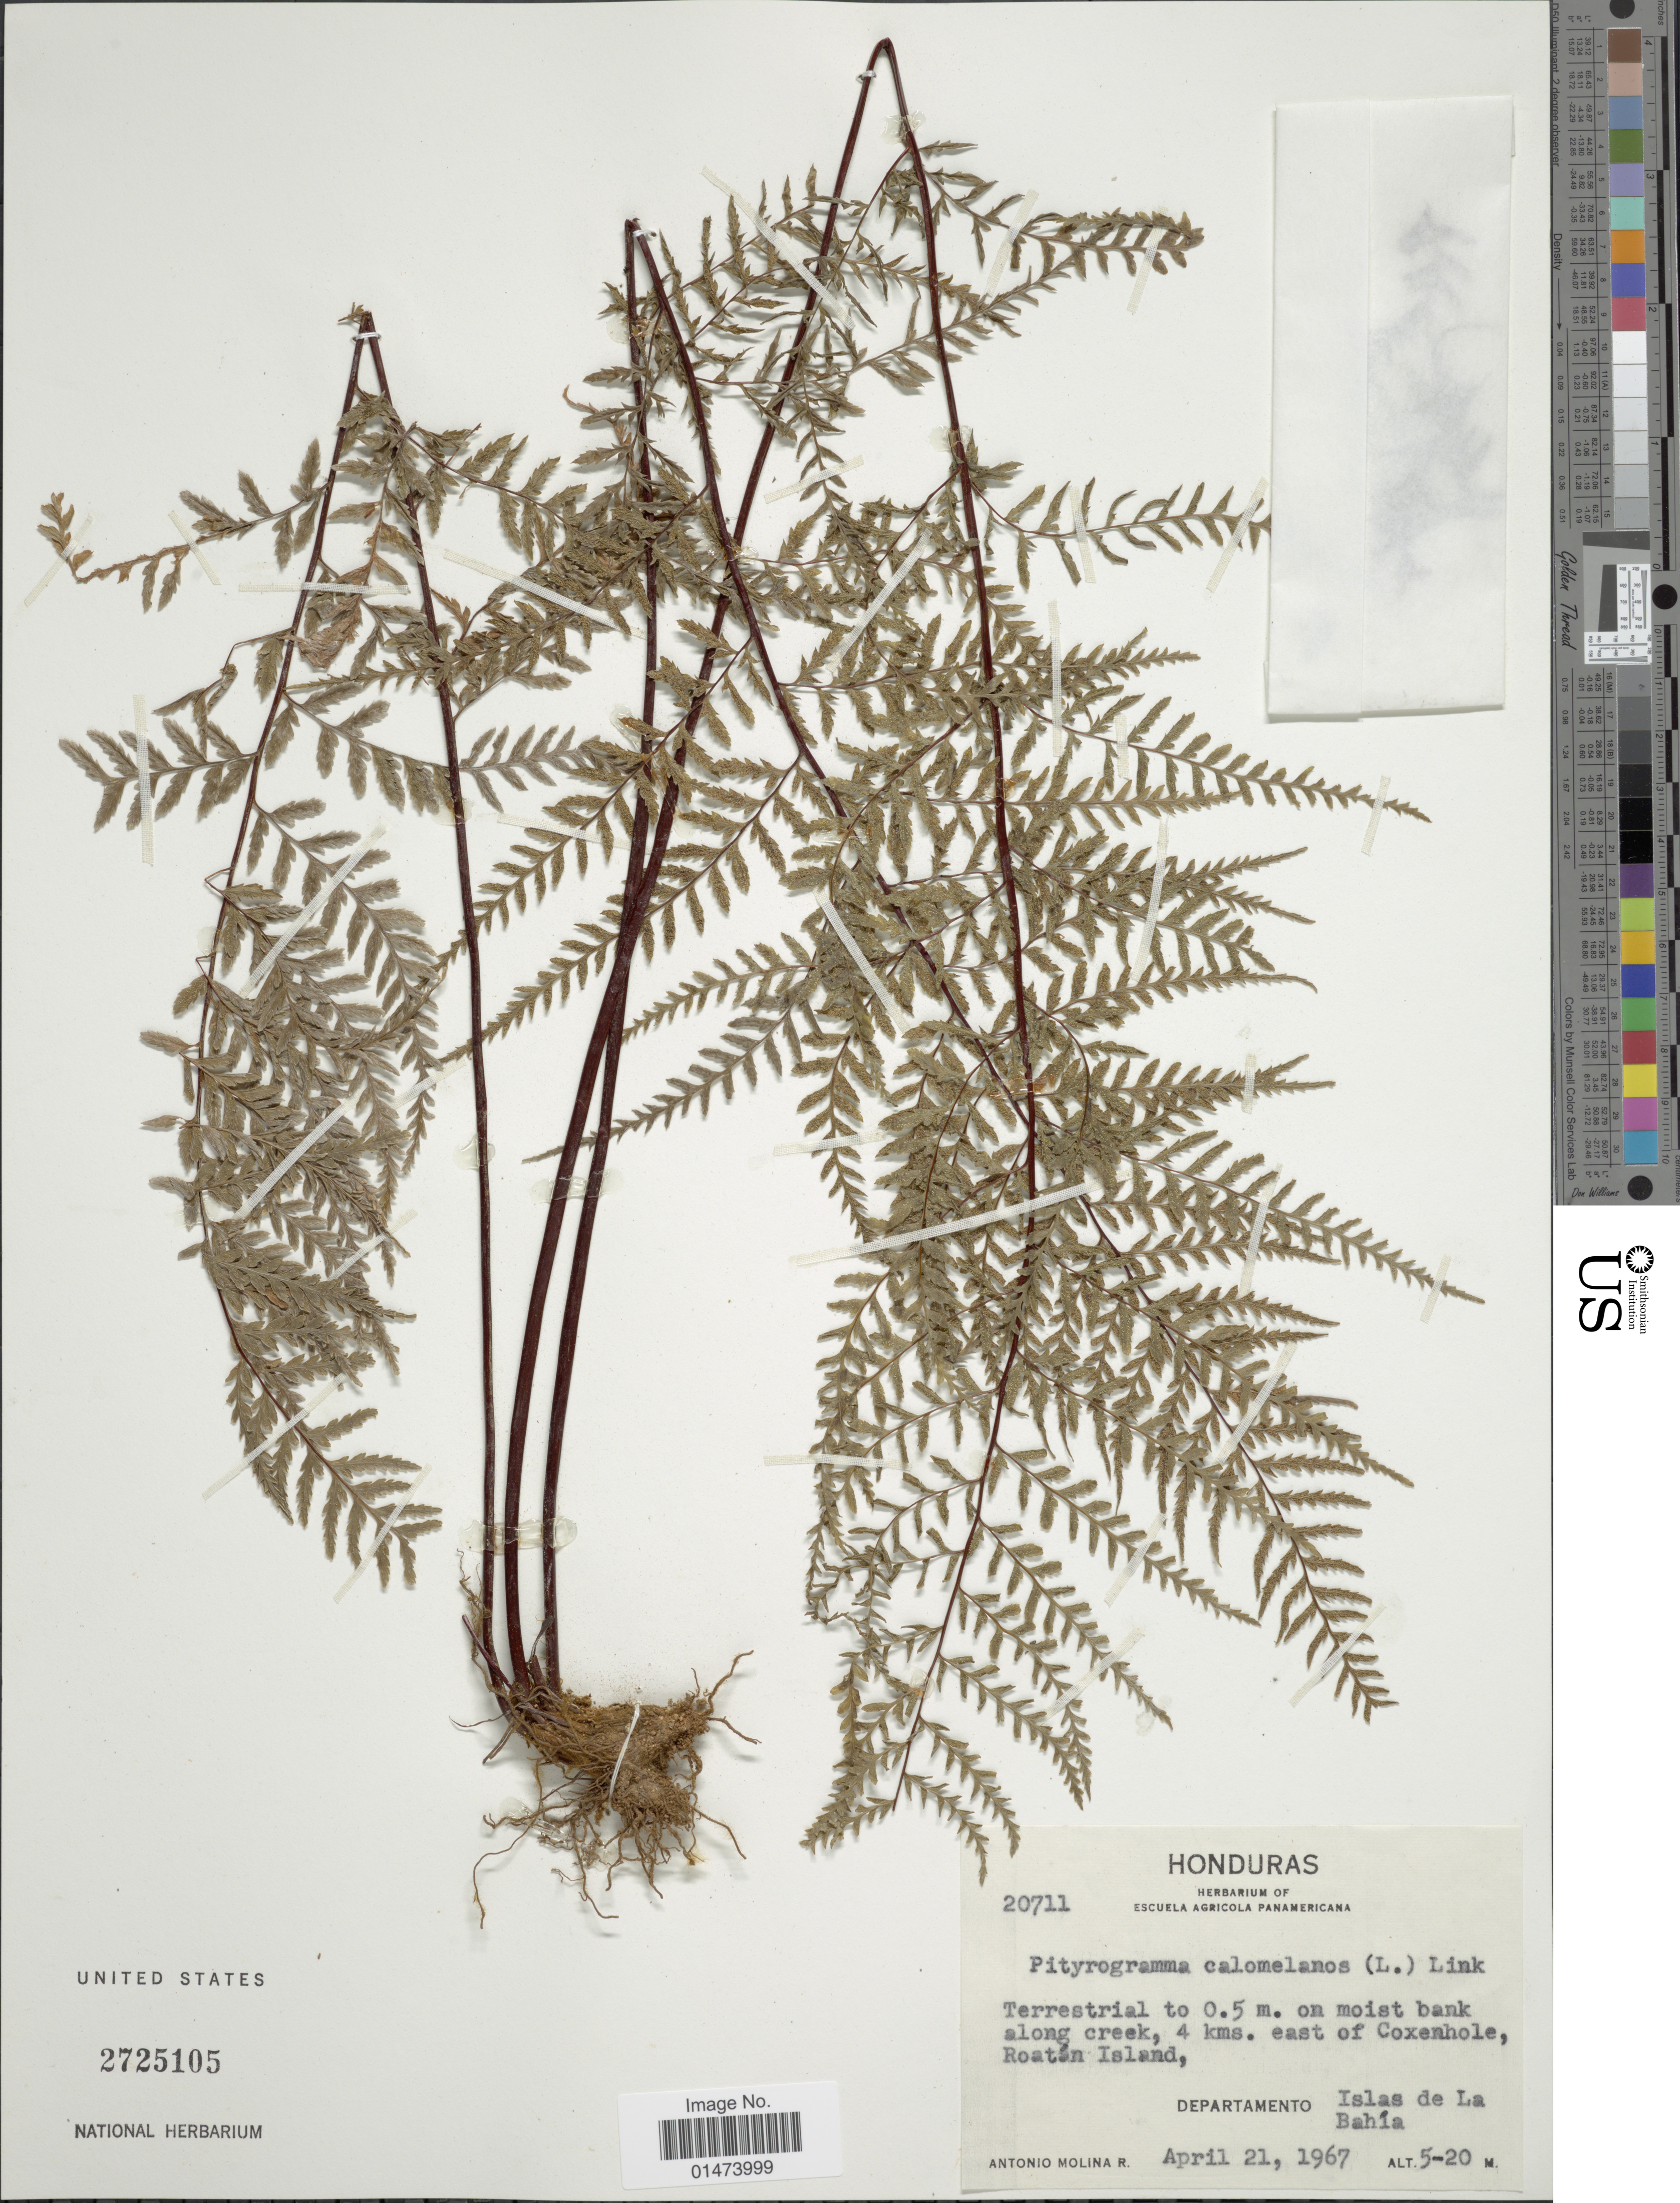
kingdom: Plantae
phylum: Tracheophyta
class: Polypodiopsida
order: Polypodiales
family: Pteridaceae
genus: Pityrogramma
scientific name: Pityrogramma calomelanos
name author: (L.) Link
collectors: A. Molina R.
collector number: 20711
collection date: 1967-04-21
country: Honduras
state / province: Islas de la Bahía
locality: Terrestrial to 0.5 m. on moist bank along creek, 4 kms. east of Coxenhole, Roatan Island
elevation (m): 5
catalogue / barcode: US 2725105